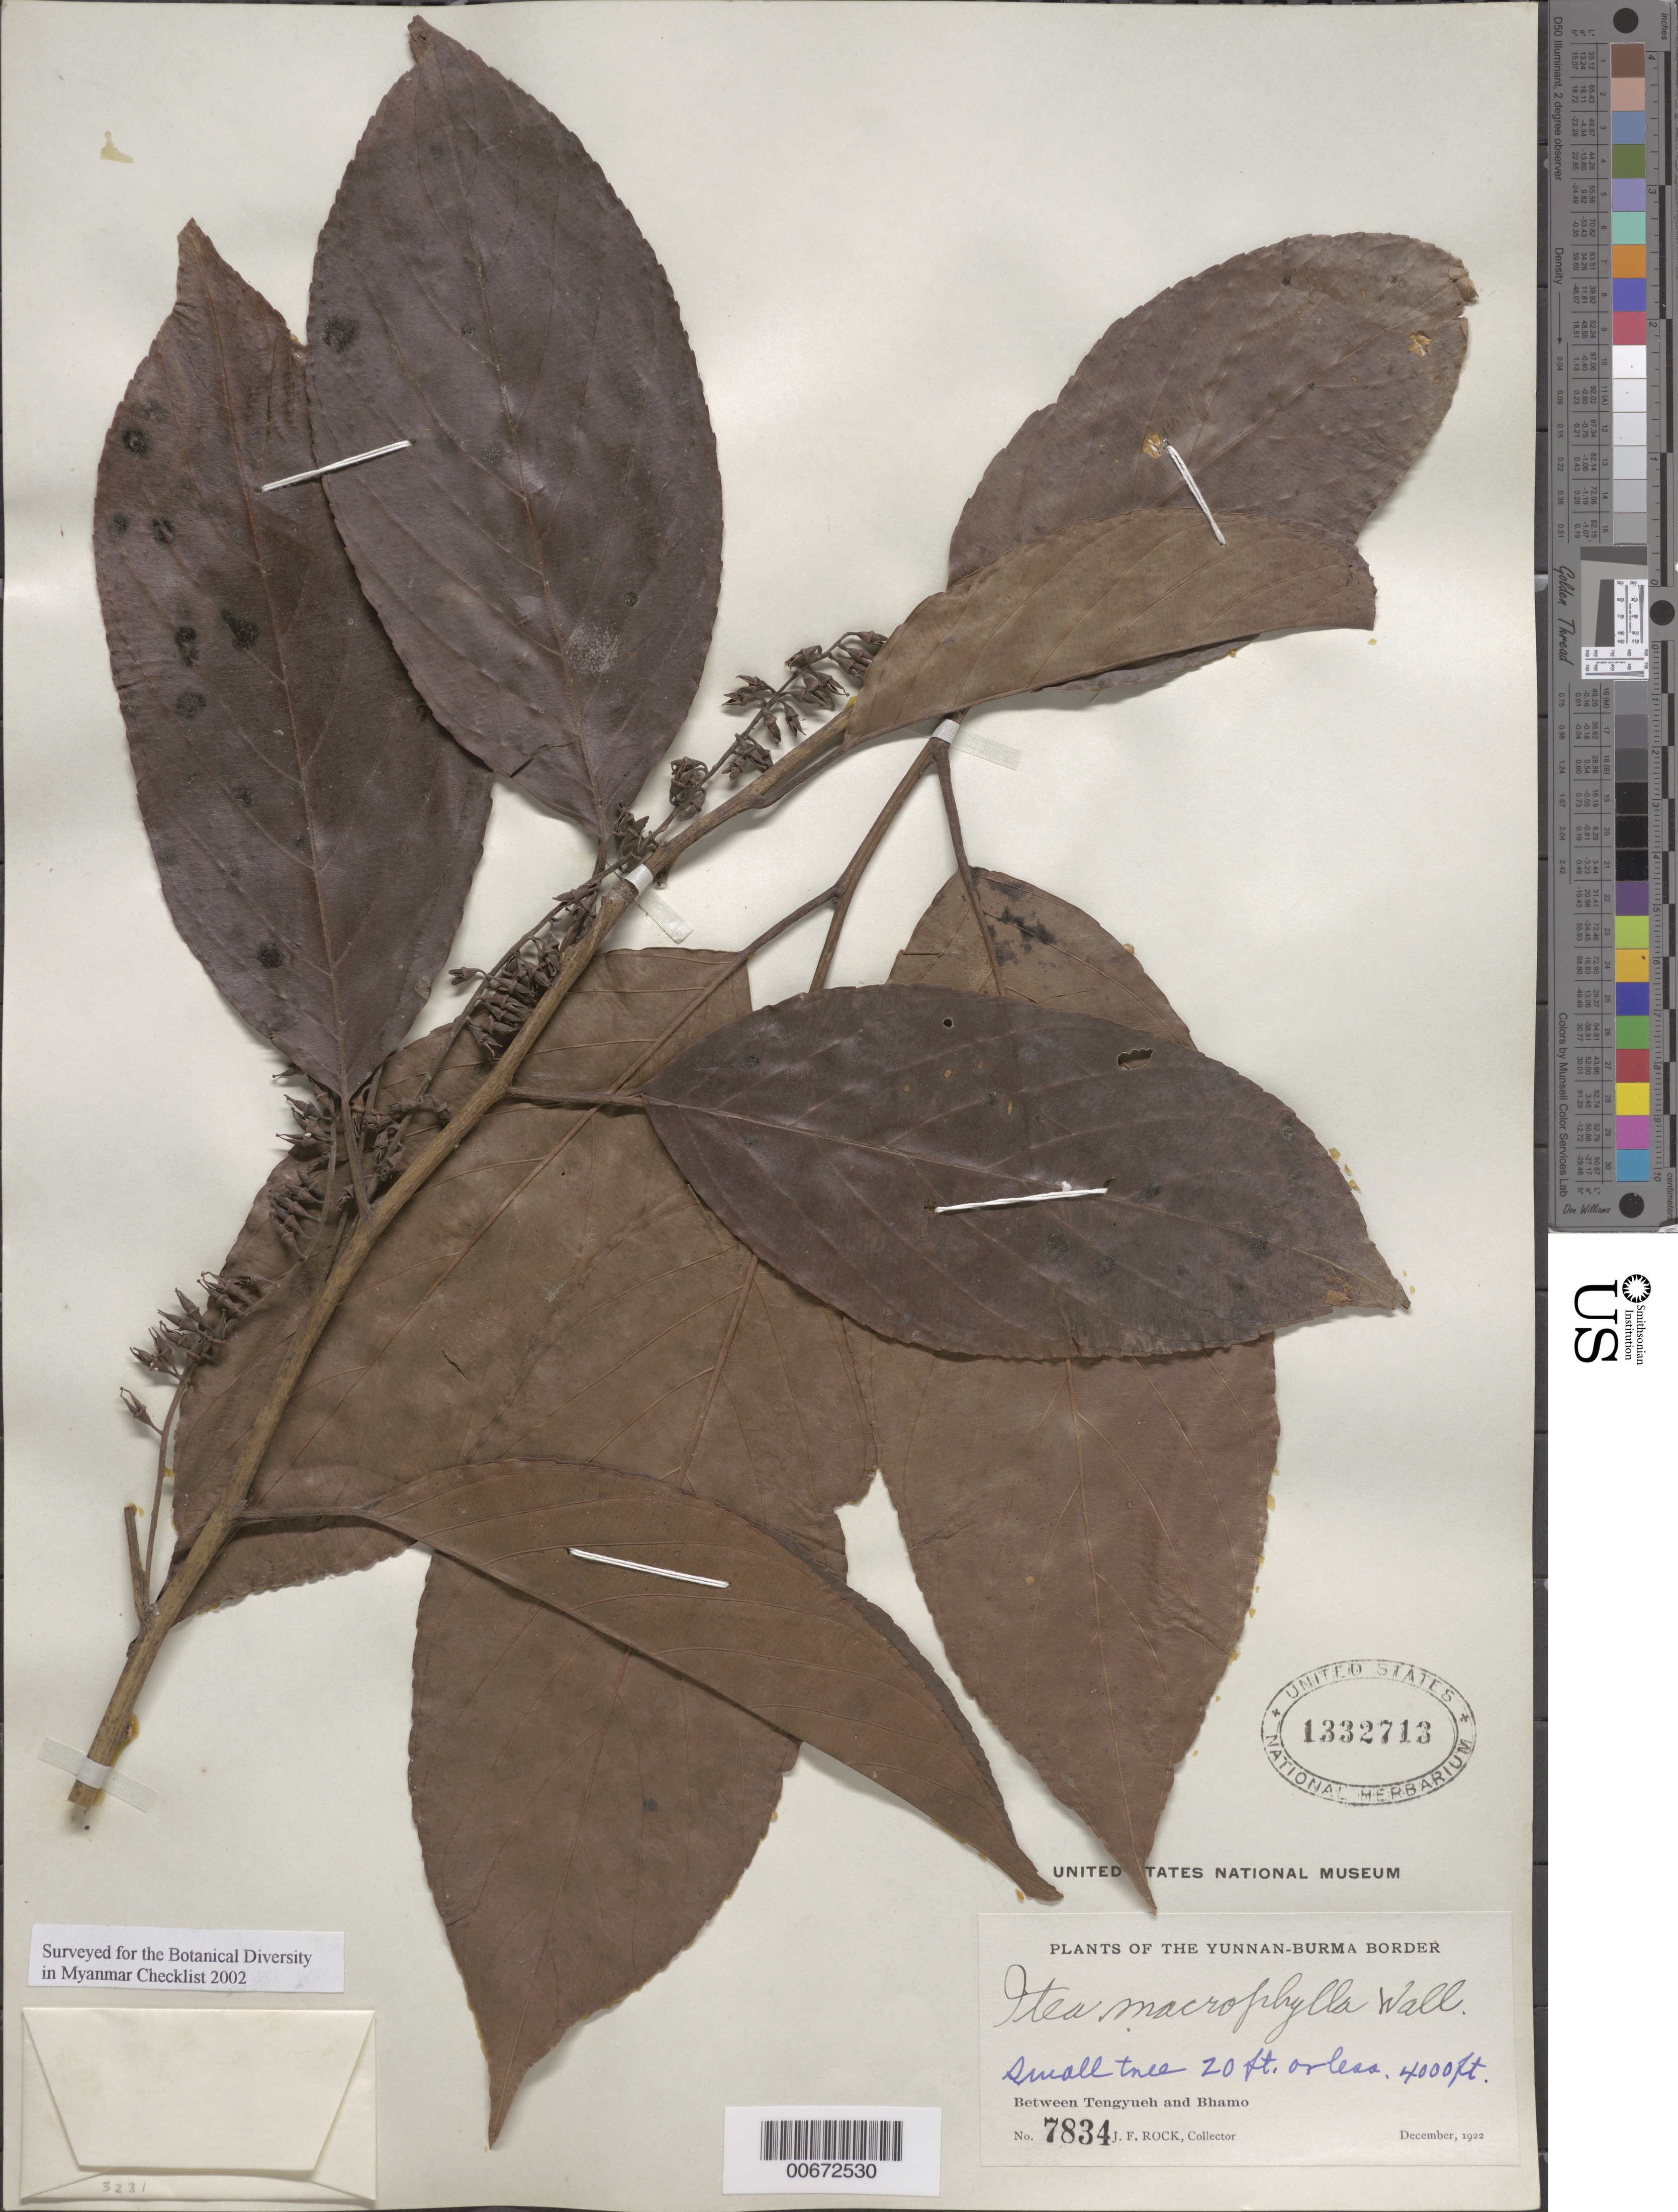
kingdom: Plantae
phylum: Tracheophyta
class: Magnoliopsida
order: Saxifragales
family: Iteaceae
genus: Itea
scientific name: Itea macrophylla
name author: Wall.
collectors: J. F. Rock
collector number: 7834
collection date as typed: Dec 1922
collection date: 1922-12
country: Myanmar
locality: Burma/Yunnan border, between Tengyueh and Bhamo.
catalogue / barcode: US 1332713